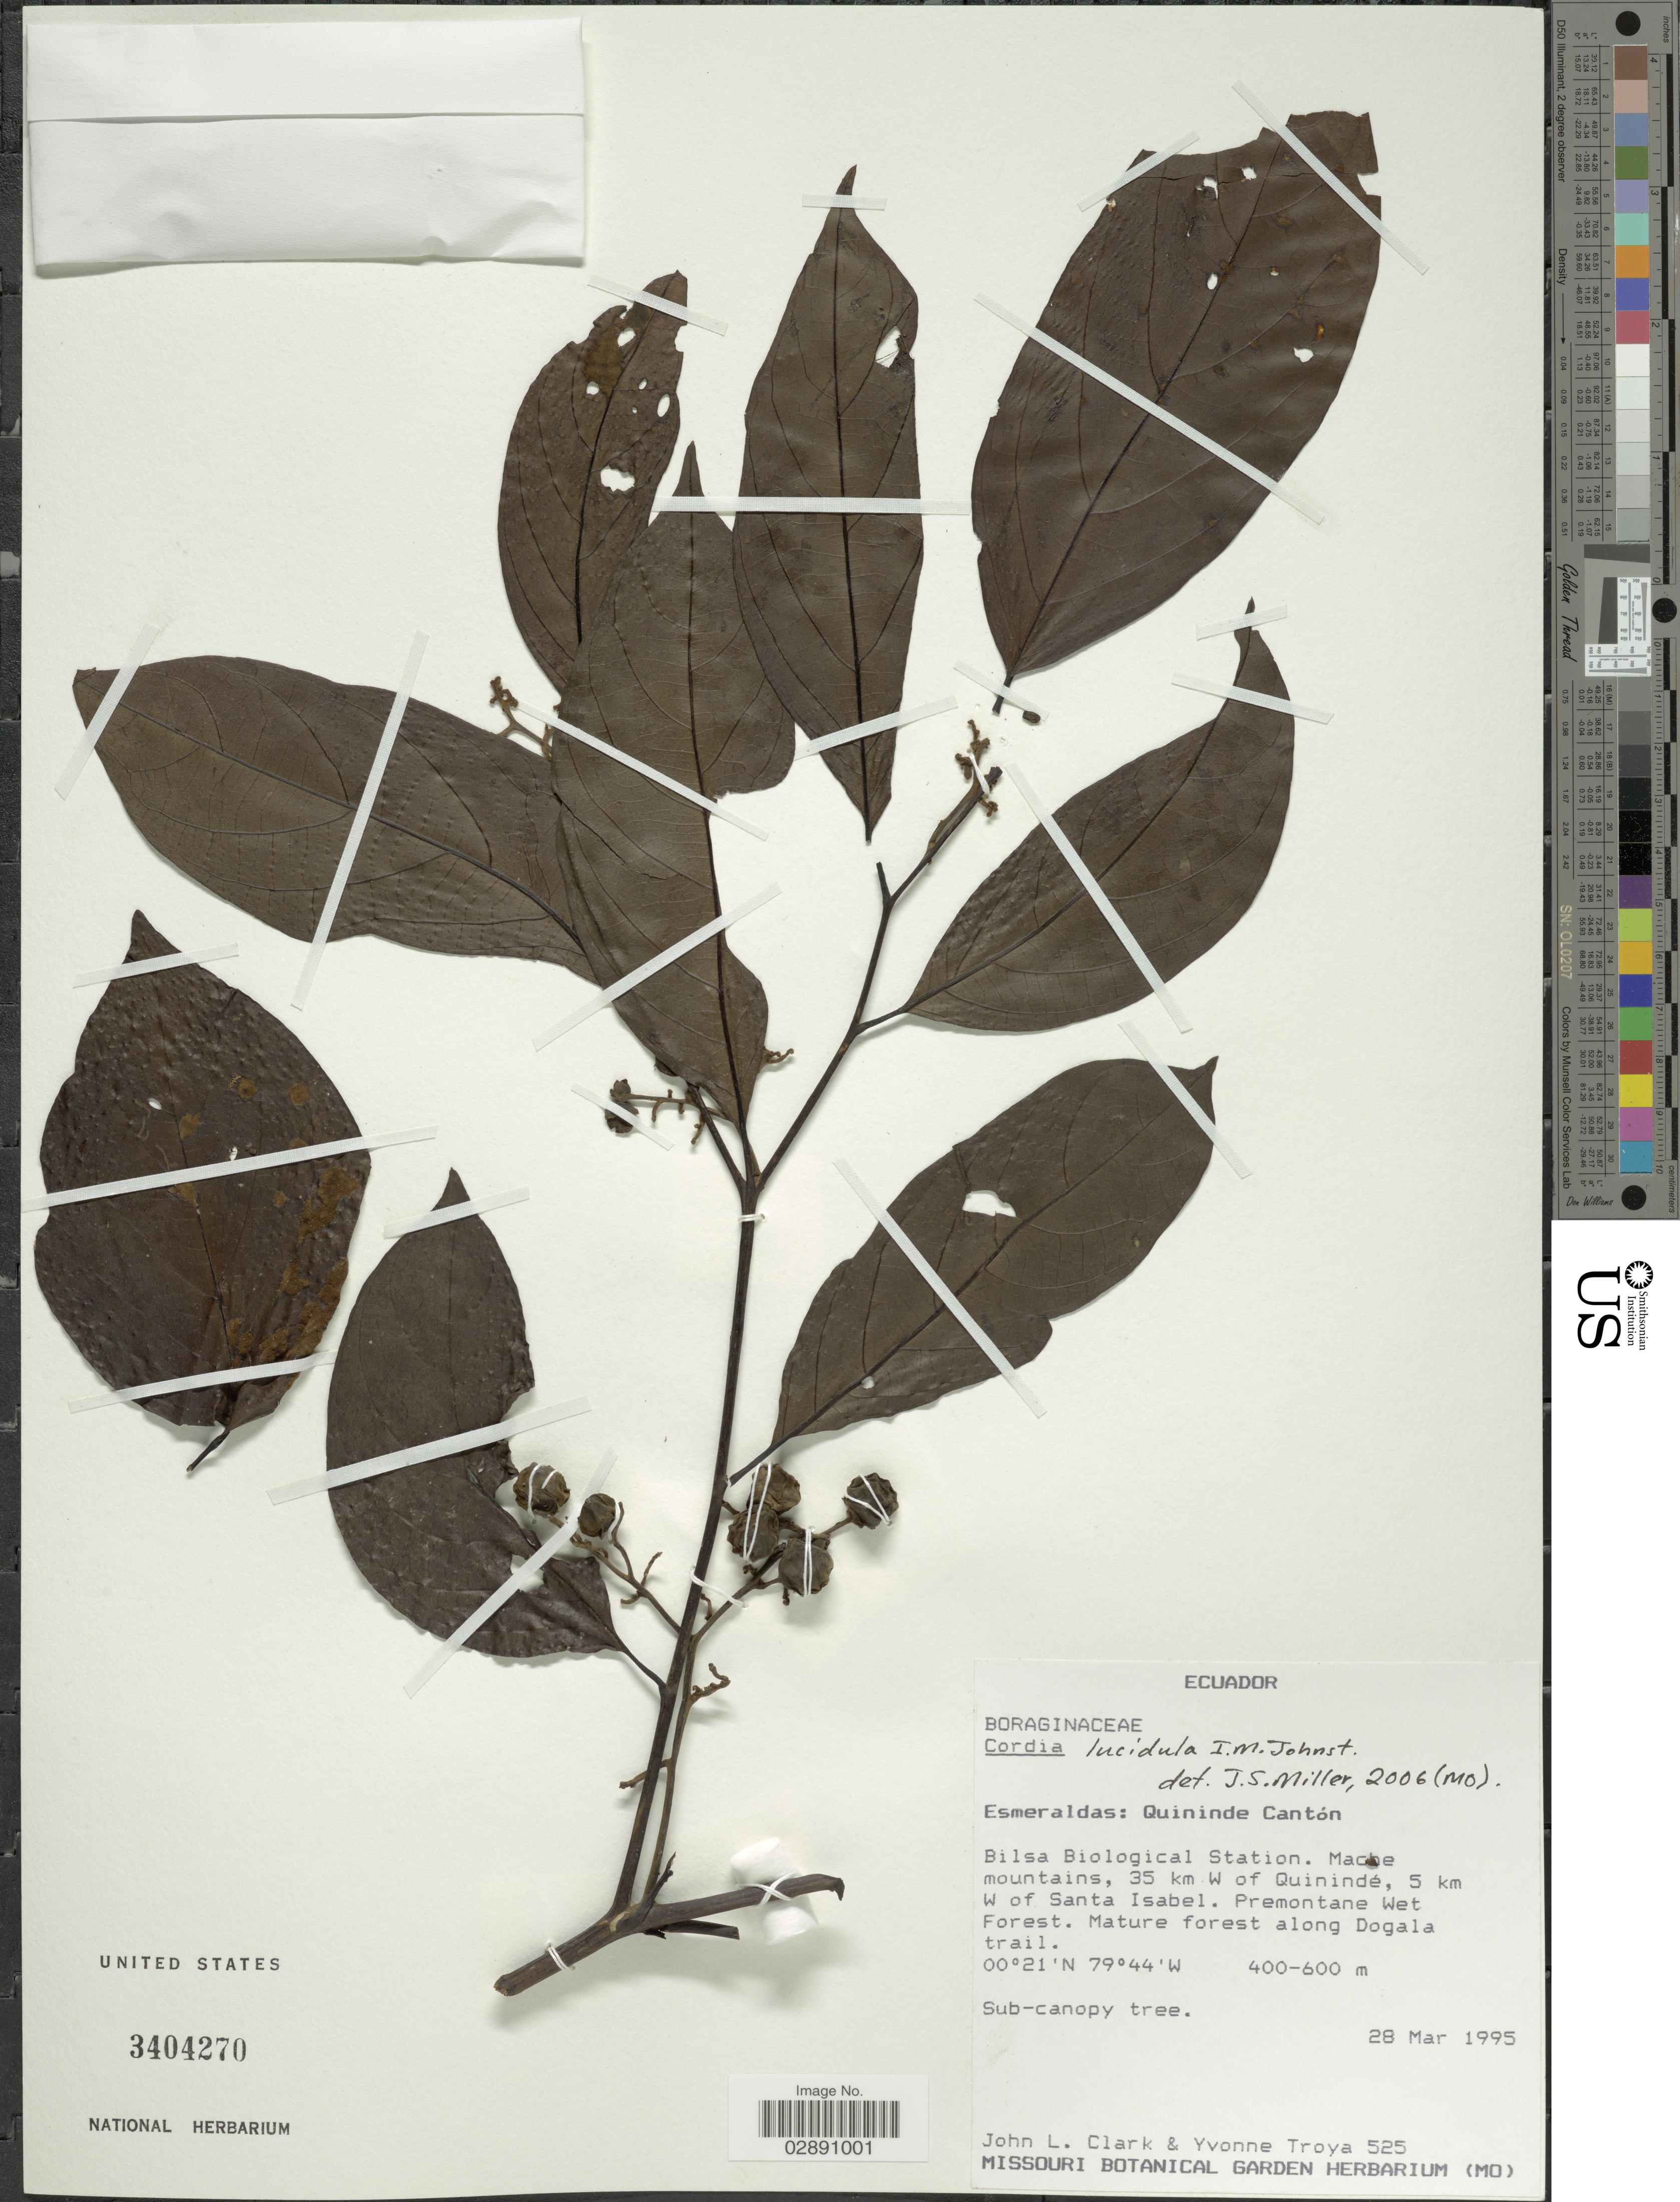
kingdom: Plantae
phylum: Tracheophyta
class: Magnoliopsida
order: Boraginales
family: Cordiaceae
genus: Cordia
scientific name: Cordia lucidula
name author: I.M. Johnst.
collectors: J. L. Clark & Y. Troya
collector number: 525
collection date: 1995-03-28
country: Ecuador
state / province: Esmeraldas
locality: Quininde Cantón. Bilsa Biological Station. Mache Mountains, 35 km W of Quinindé, 5 km W of Santa Isabel. Along Dogala trail.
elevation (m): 400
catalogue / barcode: US 3404270